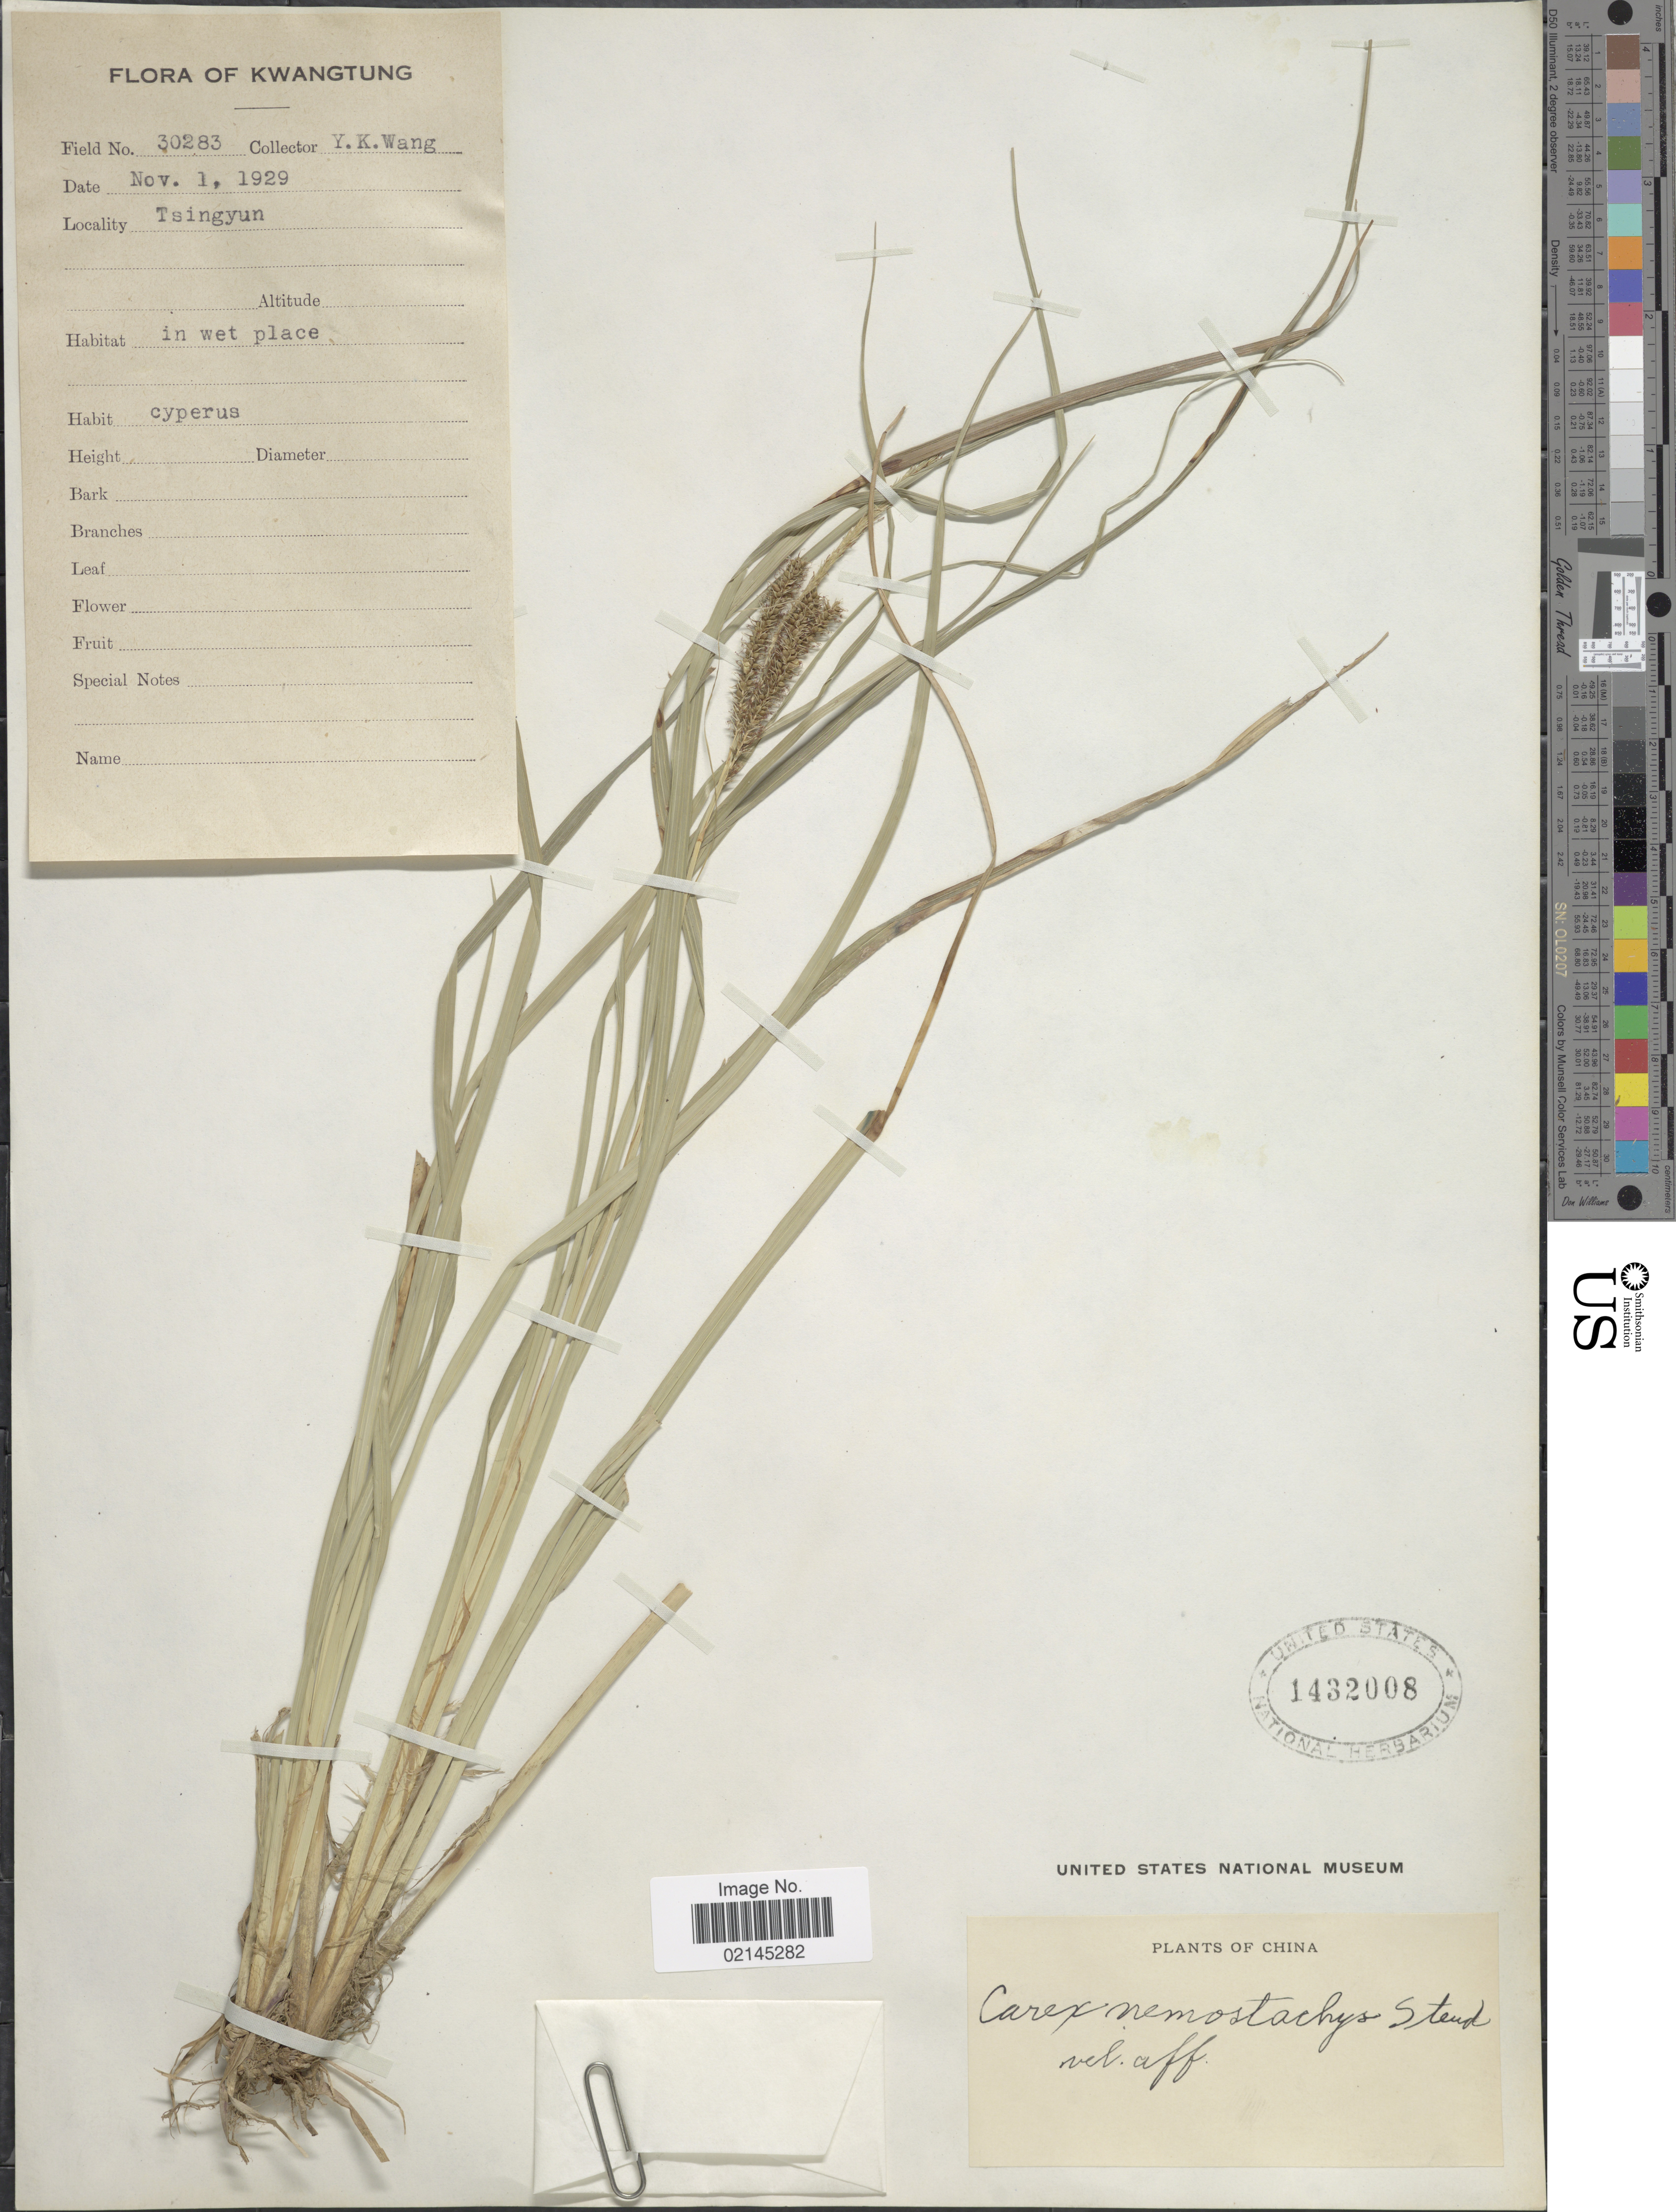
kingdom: Plantae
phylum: Tracheophyta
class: Liliopsida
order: Poales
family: Cyperaceae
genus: Carex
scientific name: Carex nemostachys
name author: Steud.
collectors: Y. Wang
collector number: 30283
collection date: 1929-11-01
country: China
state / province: Guangdong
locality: Kwangtung. Tsingyun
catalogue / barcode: US 1432008